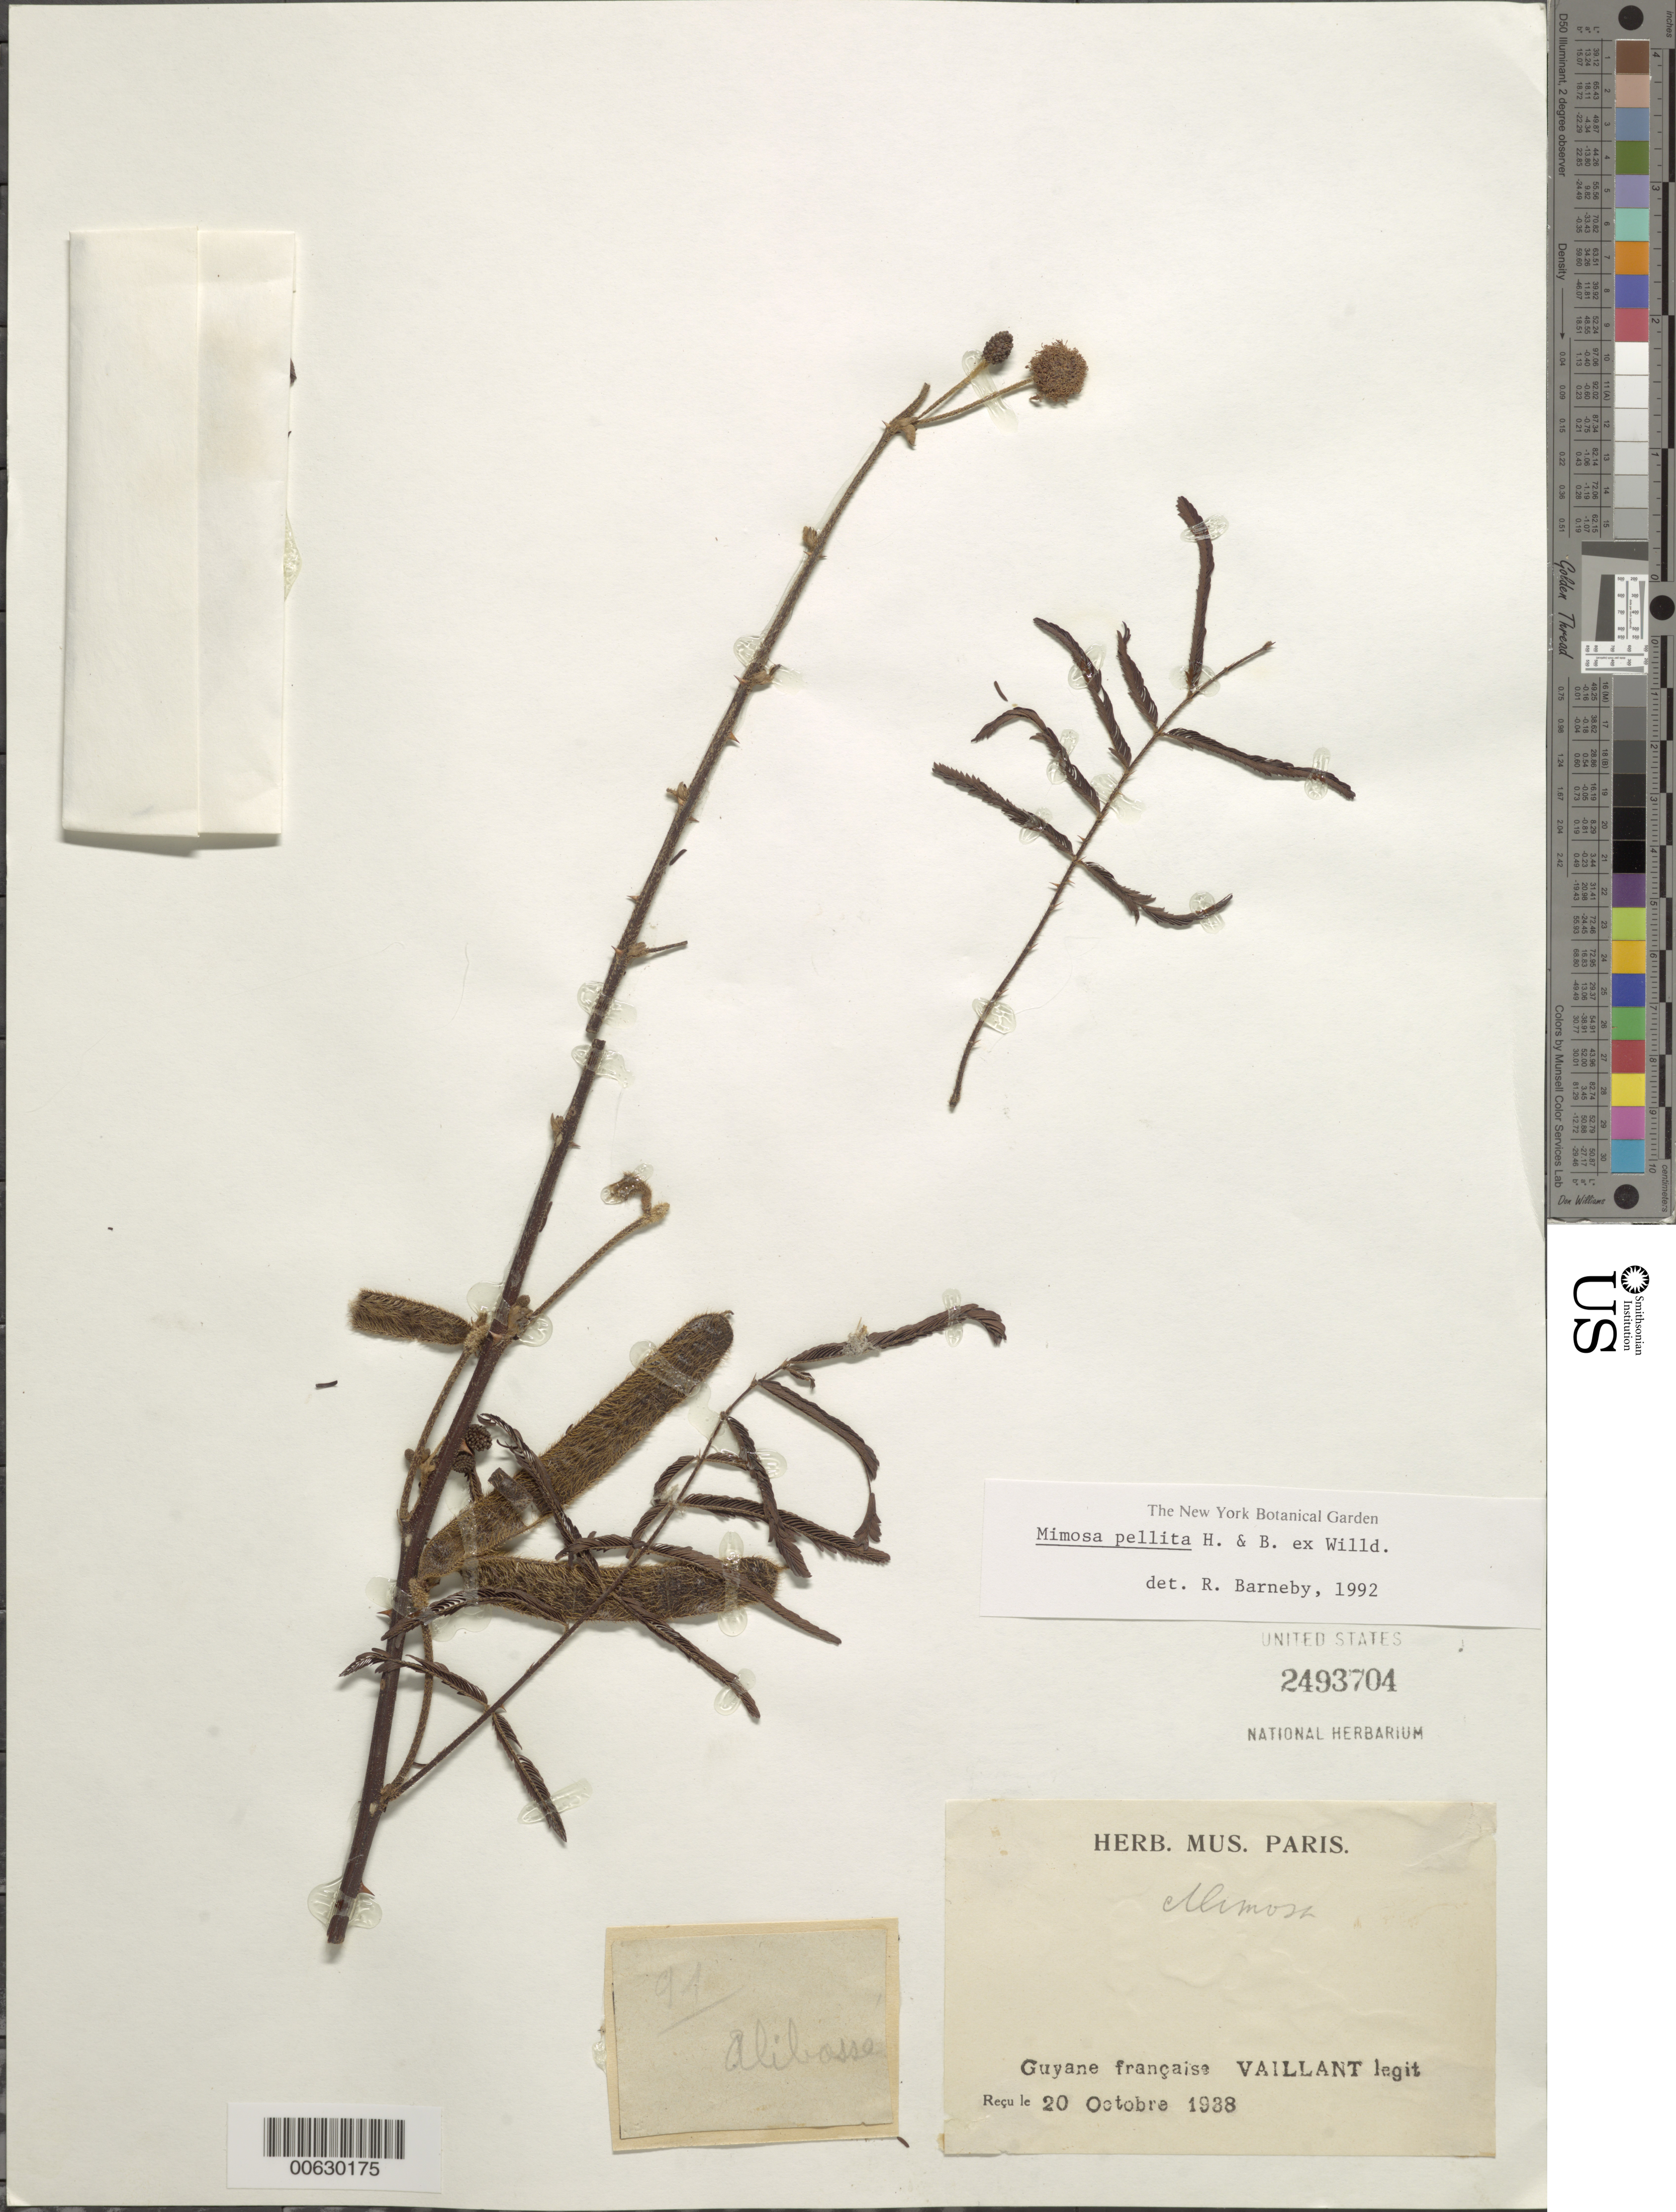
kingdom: Plantae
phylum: Tracheophyta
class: Magnoliopsida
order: Fabales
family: Fabaceae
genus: Mimosa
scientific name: Mimosa pellita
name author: Humb. & Bonpl. ex Willd.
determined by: Barneby, Rupert C., (NY)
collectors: S. Vaillant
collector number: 94 ?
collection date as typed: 20-Oct-38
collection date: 1938-10-20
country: French Guiana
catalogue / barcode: US 2493704